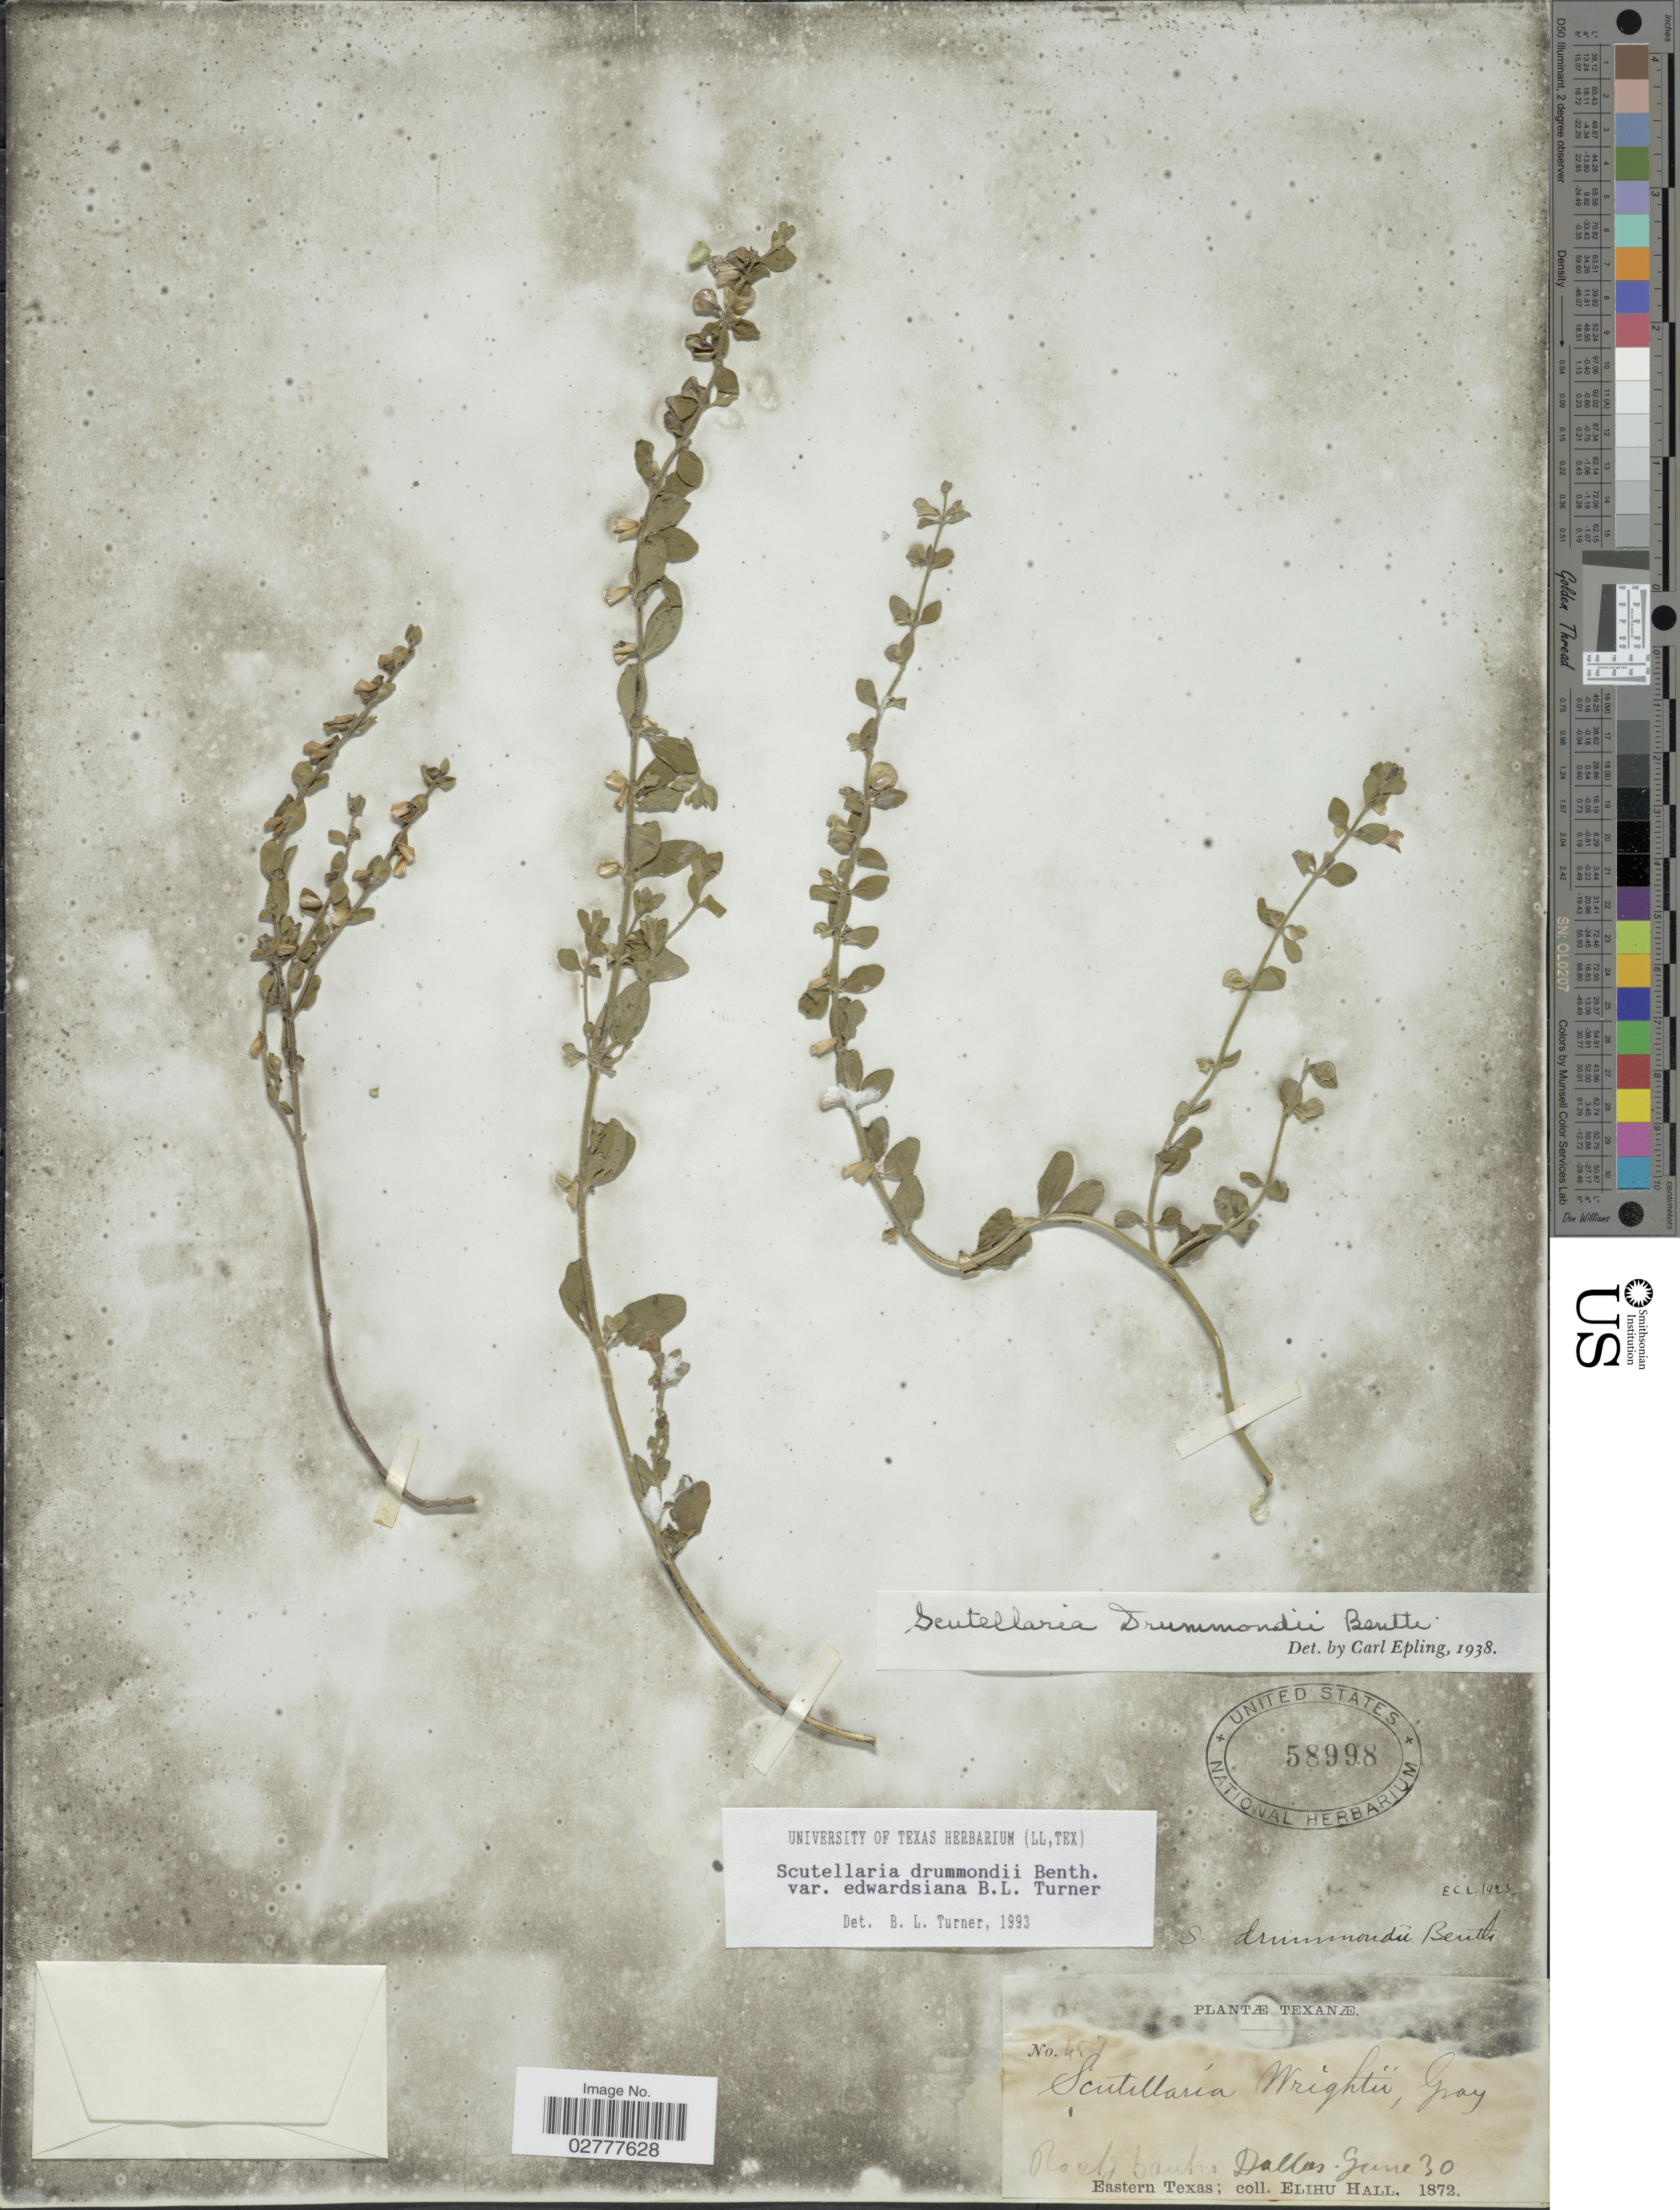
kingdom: Plantae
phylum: Tracheophyta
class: Magnoliopsida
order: Lamiales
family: Lamiaceae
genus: Scutellaria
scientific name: Scutellaria drummondii var. edwardsiana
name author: Benth.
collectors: E. Hall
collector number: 457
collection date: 1872-06-30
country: United States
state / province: Texas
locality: Dallas, Eastern Texas.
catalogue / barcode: US 58998